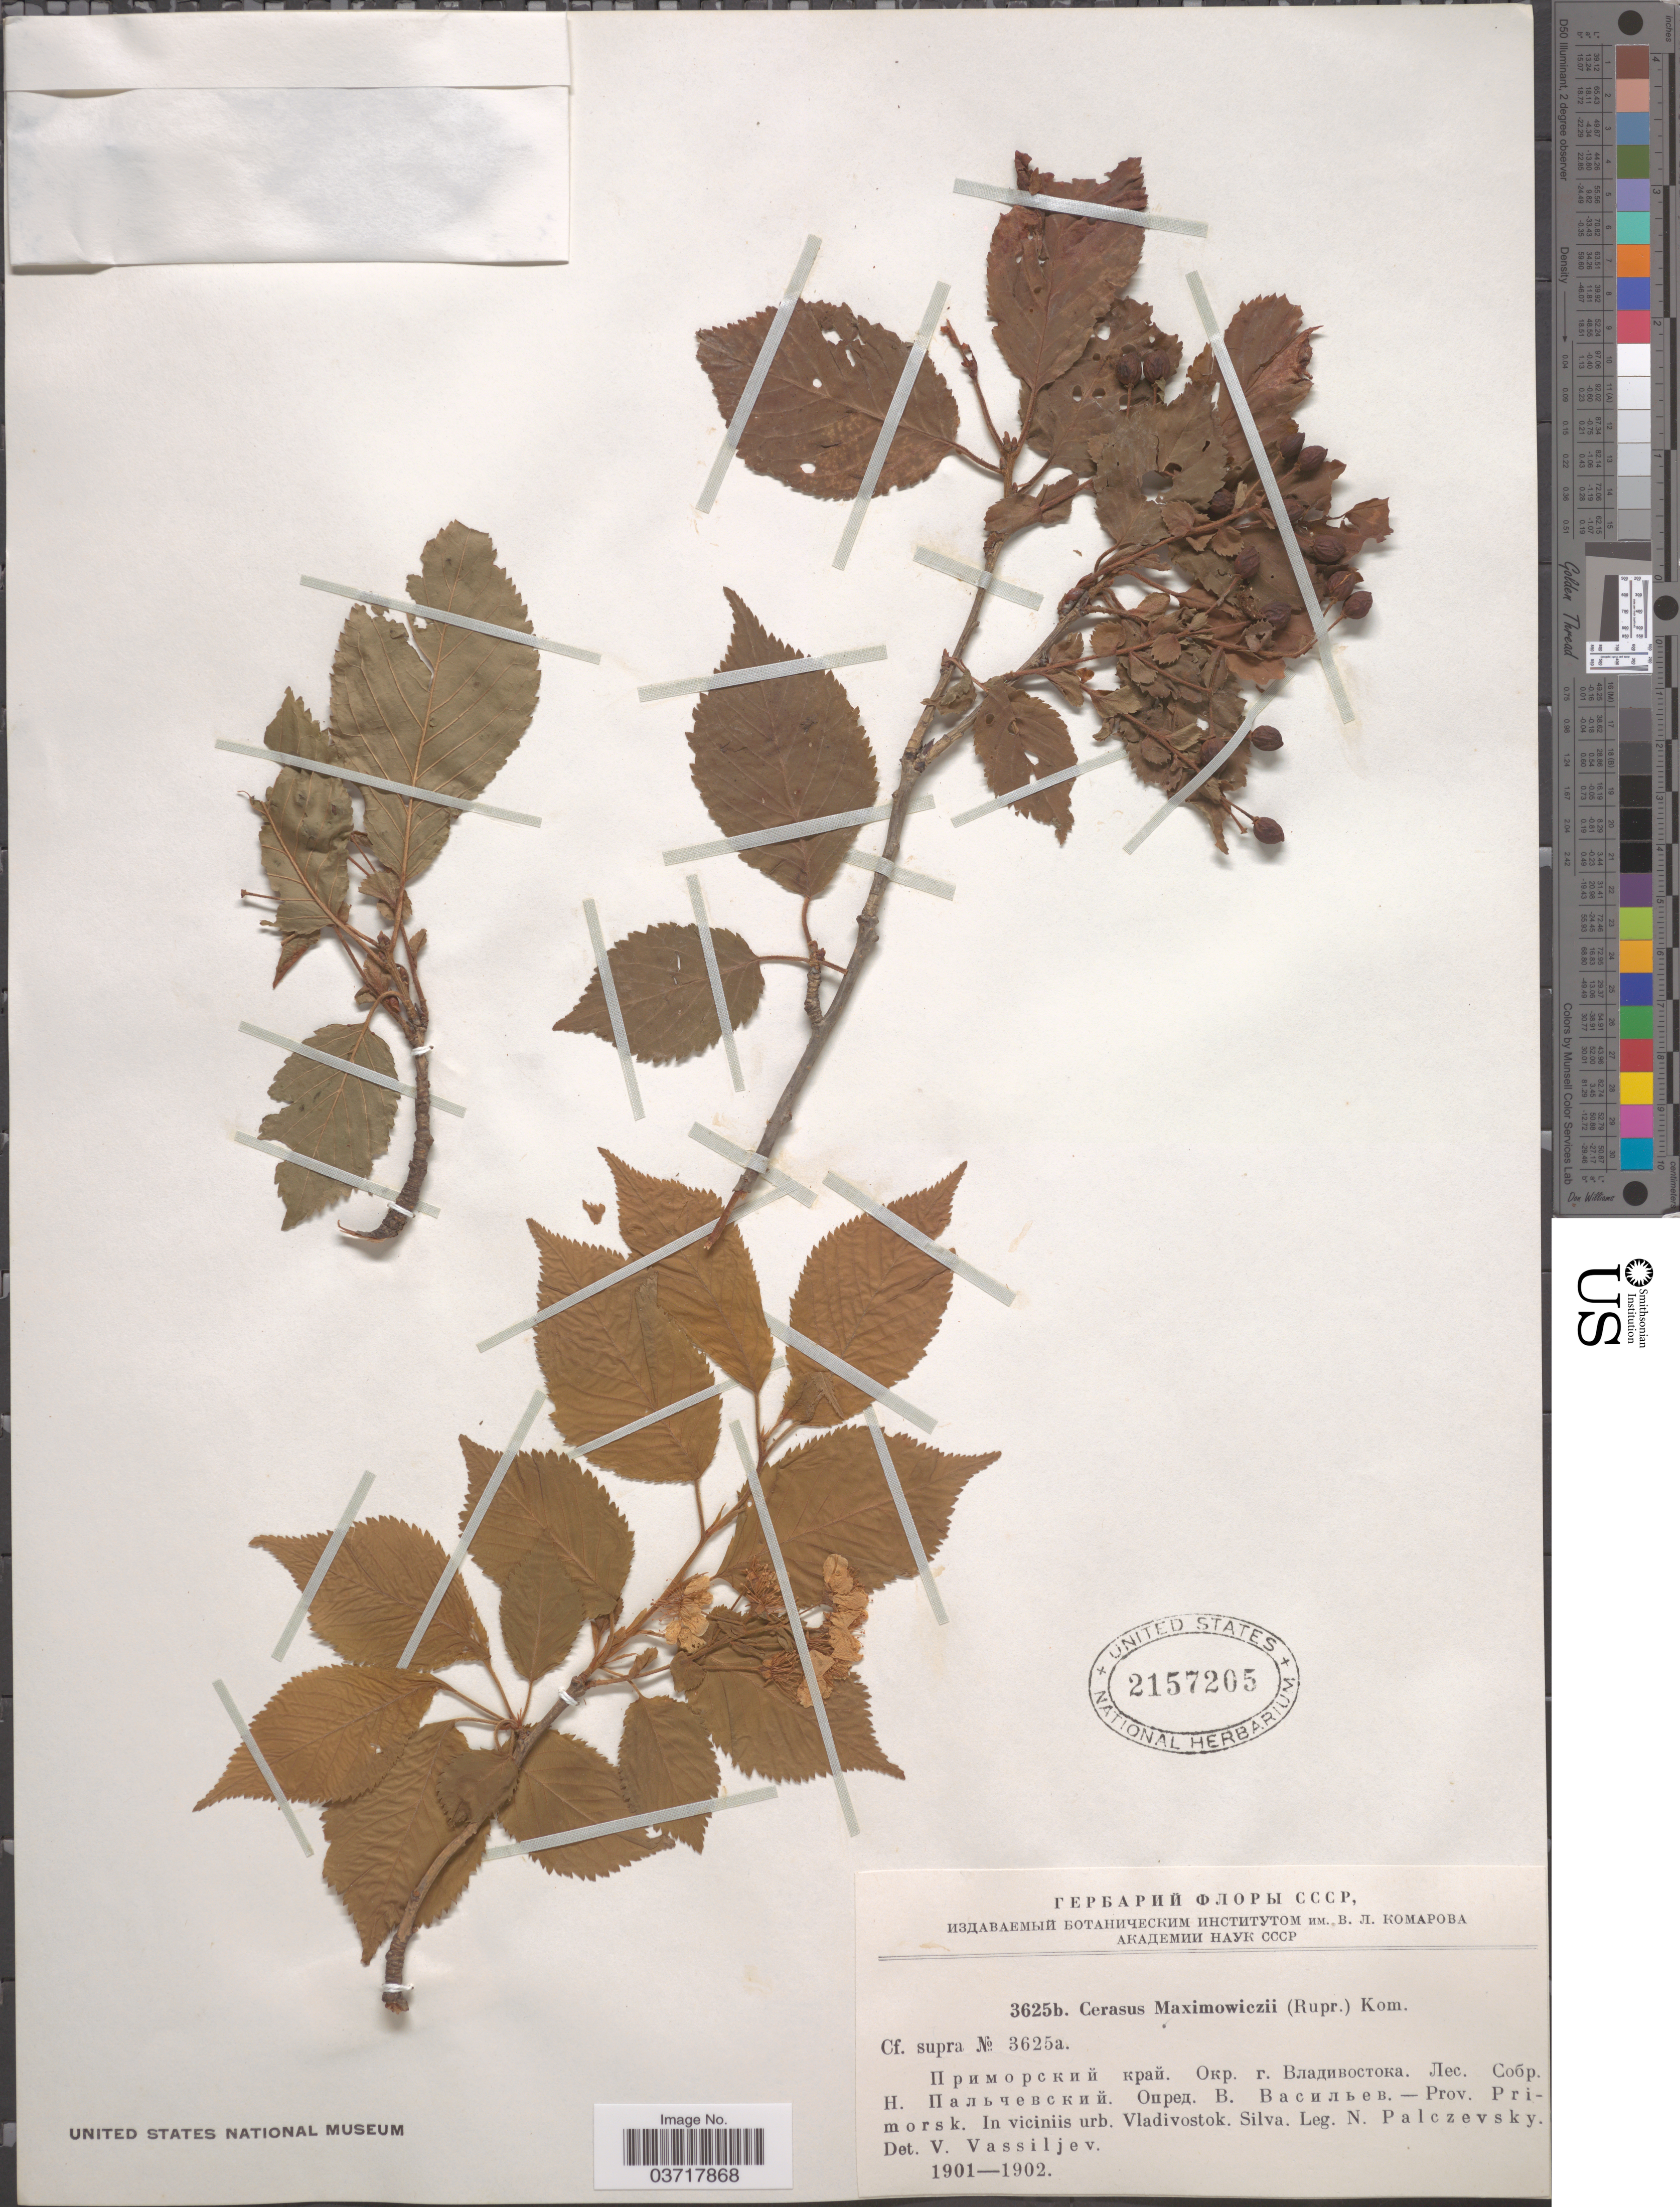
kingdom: Plantae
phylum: Tracheophyta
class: Magnoliopsida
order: Rosales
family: Rosaceae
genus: Prunus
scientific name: Prunus maximowiczii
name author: Rupr.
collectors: N. Palczevsky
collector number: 3625b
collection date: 1901/1902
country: Russian Federation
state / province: Primorsky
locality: Prov. Primorsk. In viciniis urb. Vladivostok. Silva.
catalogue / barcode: US 2157205